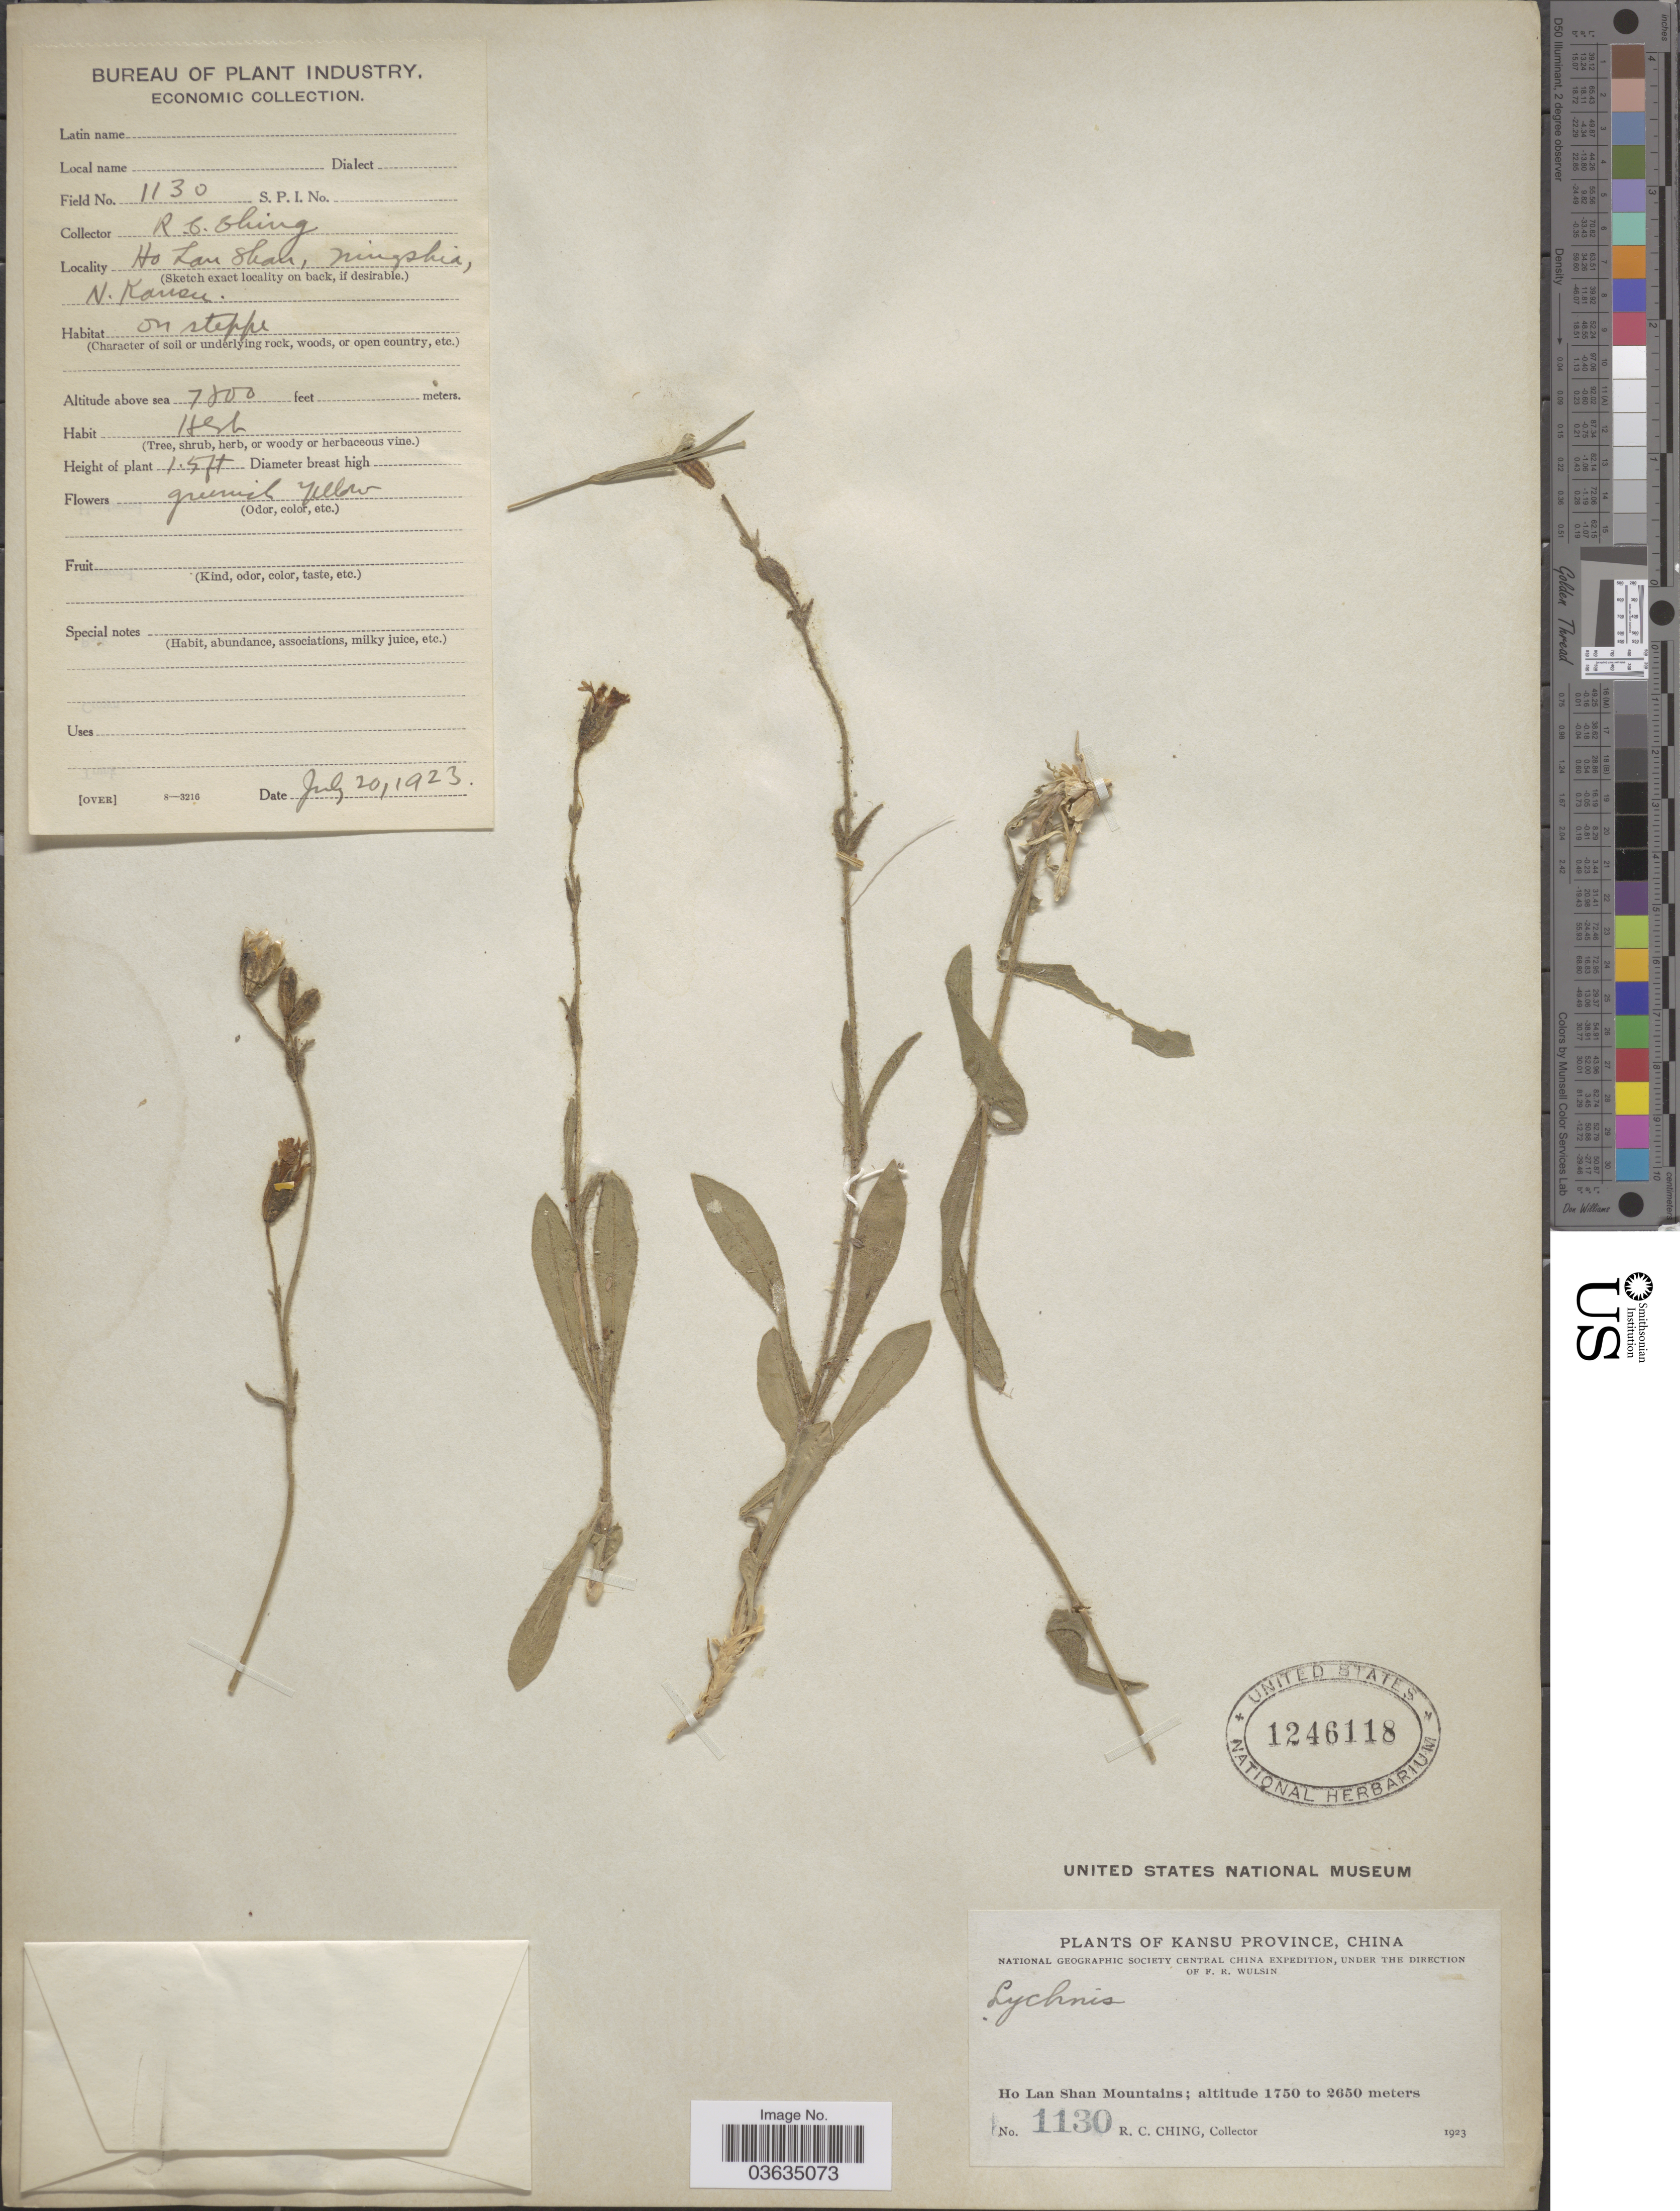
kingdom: Plantae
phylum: Tracheophyta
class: Magnoliopsida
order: Caryophyllales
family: Caryophyllaceae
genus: Silene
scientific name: Silene sp.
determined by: Strong, Mark T., (BOT), Smithsonian Institution - National Museum of Natural History (UNITED STATES)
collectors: R. C. Ching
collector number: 1130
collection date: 1923-07-20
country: China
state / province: Gansu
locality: Kansu Province. Ho Lan Shan Mountains. Mingshia. N. Kansu.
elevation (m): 2377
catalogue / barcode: US 1246118